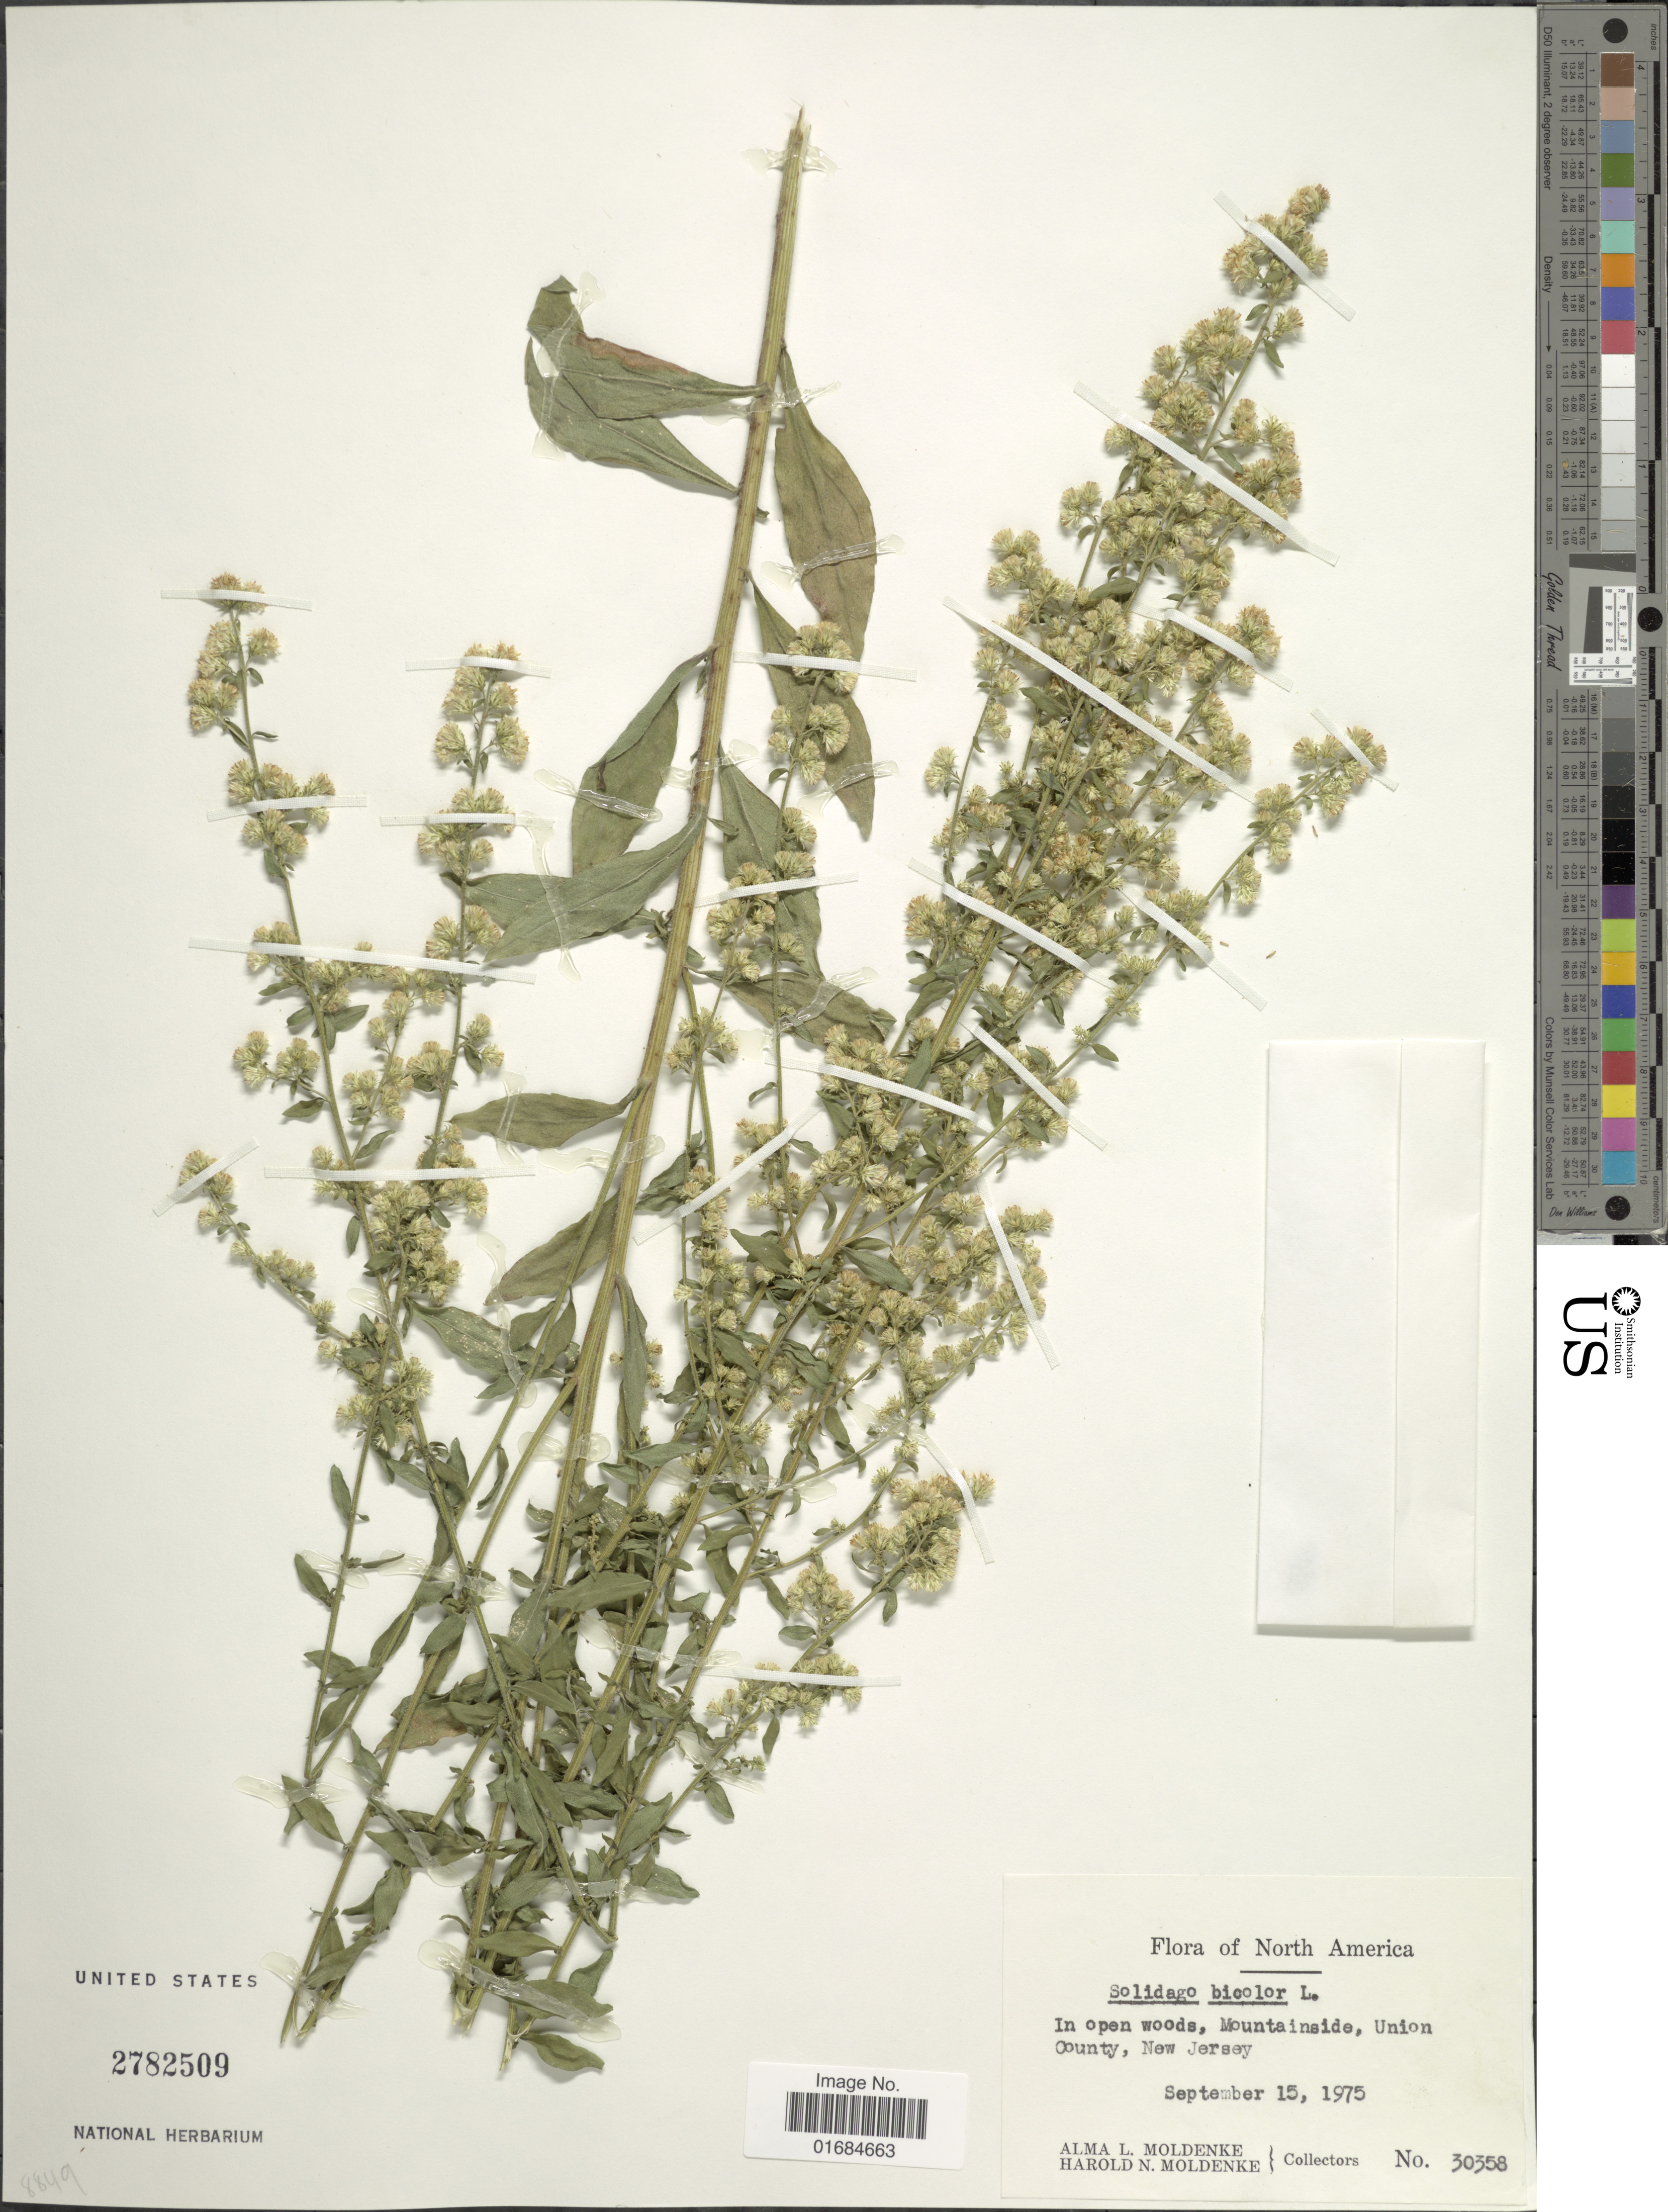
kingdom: Plantae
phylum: Tracheophyta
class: Magnoliopsida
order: Asterales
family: Asteraceae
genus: Solidago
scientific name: Solidago bicolor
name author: L.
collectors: A. L. Moldenke & H. N. Moldenke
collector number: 30358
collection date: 1975-09-15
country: United States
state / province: New Jersey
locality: North America. Mountainside, Union County, New Jersey.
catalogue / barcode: US 2782509